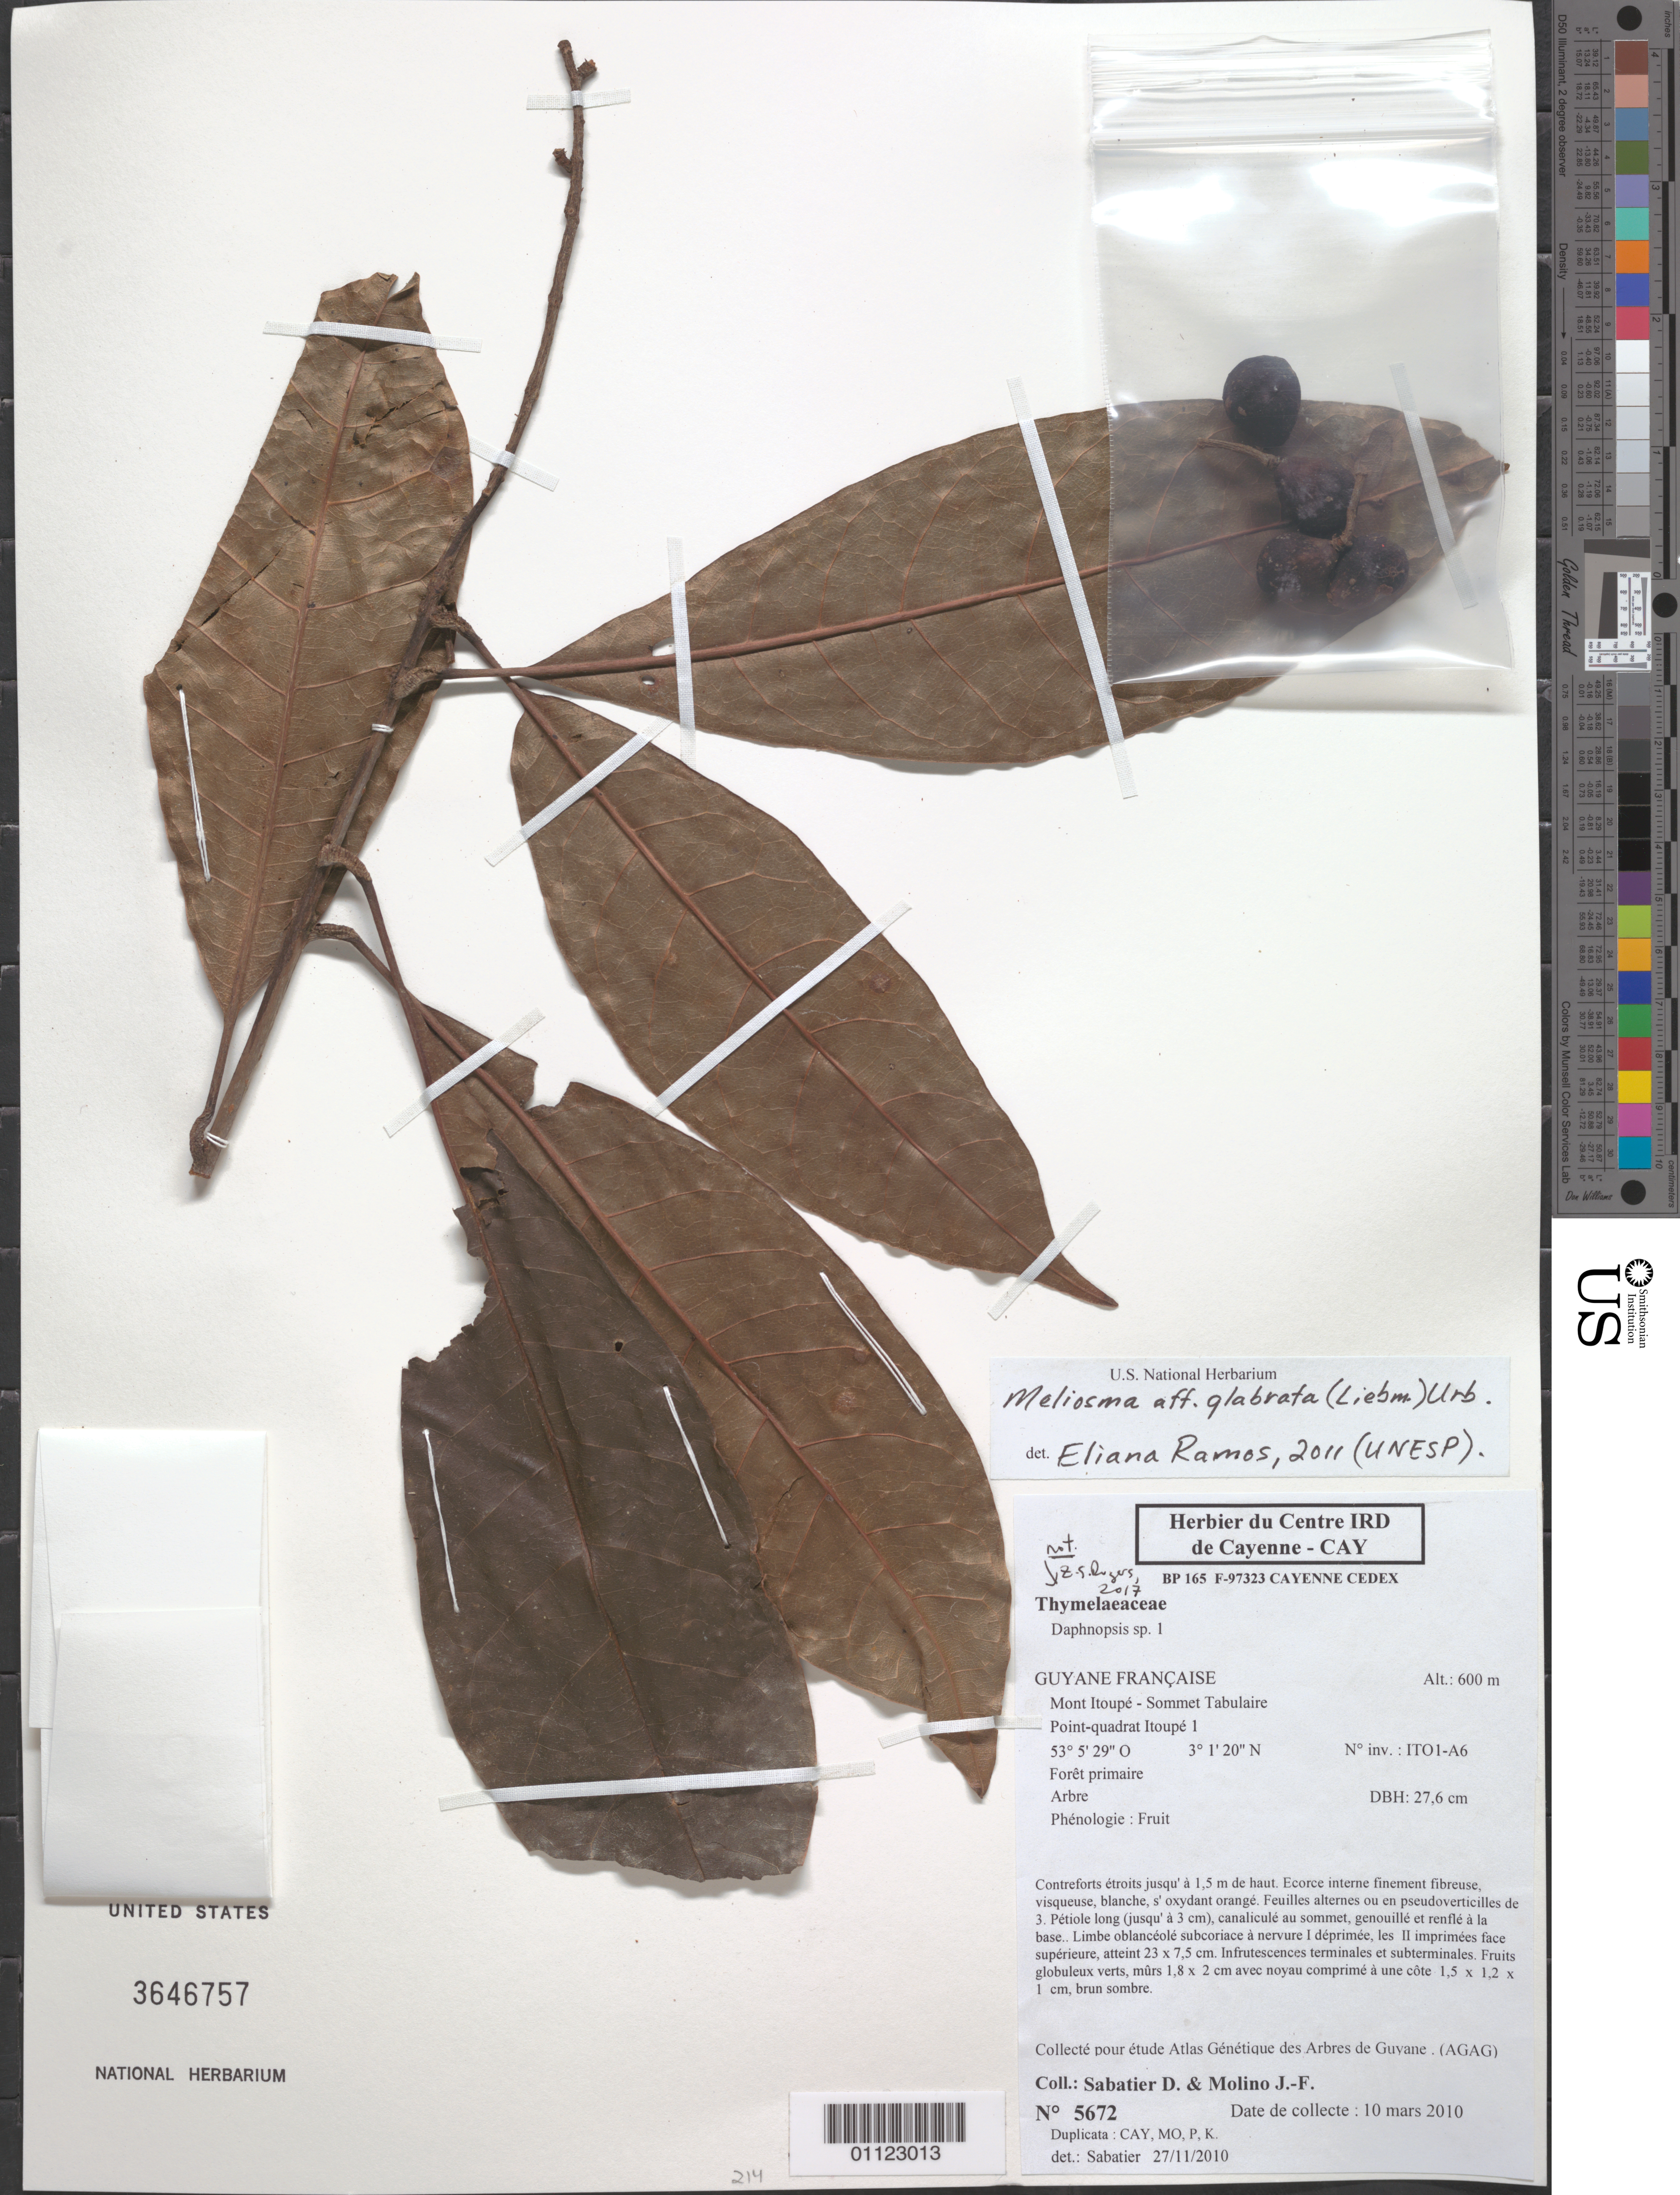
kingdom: Plantae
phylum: Tracheophyta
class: Magnoliopsida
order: Proteales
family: Sabiaceae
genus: Meliosma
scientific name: Meliosma glabrata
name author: (Liebm.) Urb.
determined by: Ramos, E.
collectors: D. Sabatier & J. Molino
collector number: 5672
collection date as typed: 10 Mar 2010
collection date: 2010-03-10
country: French Guiana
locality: Mont Itoupe, Sommet Tabulaire, Point-quadrat Itoupe 1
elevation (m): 600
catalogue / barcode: US 3646757